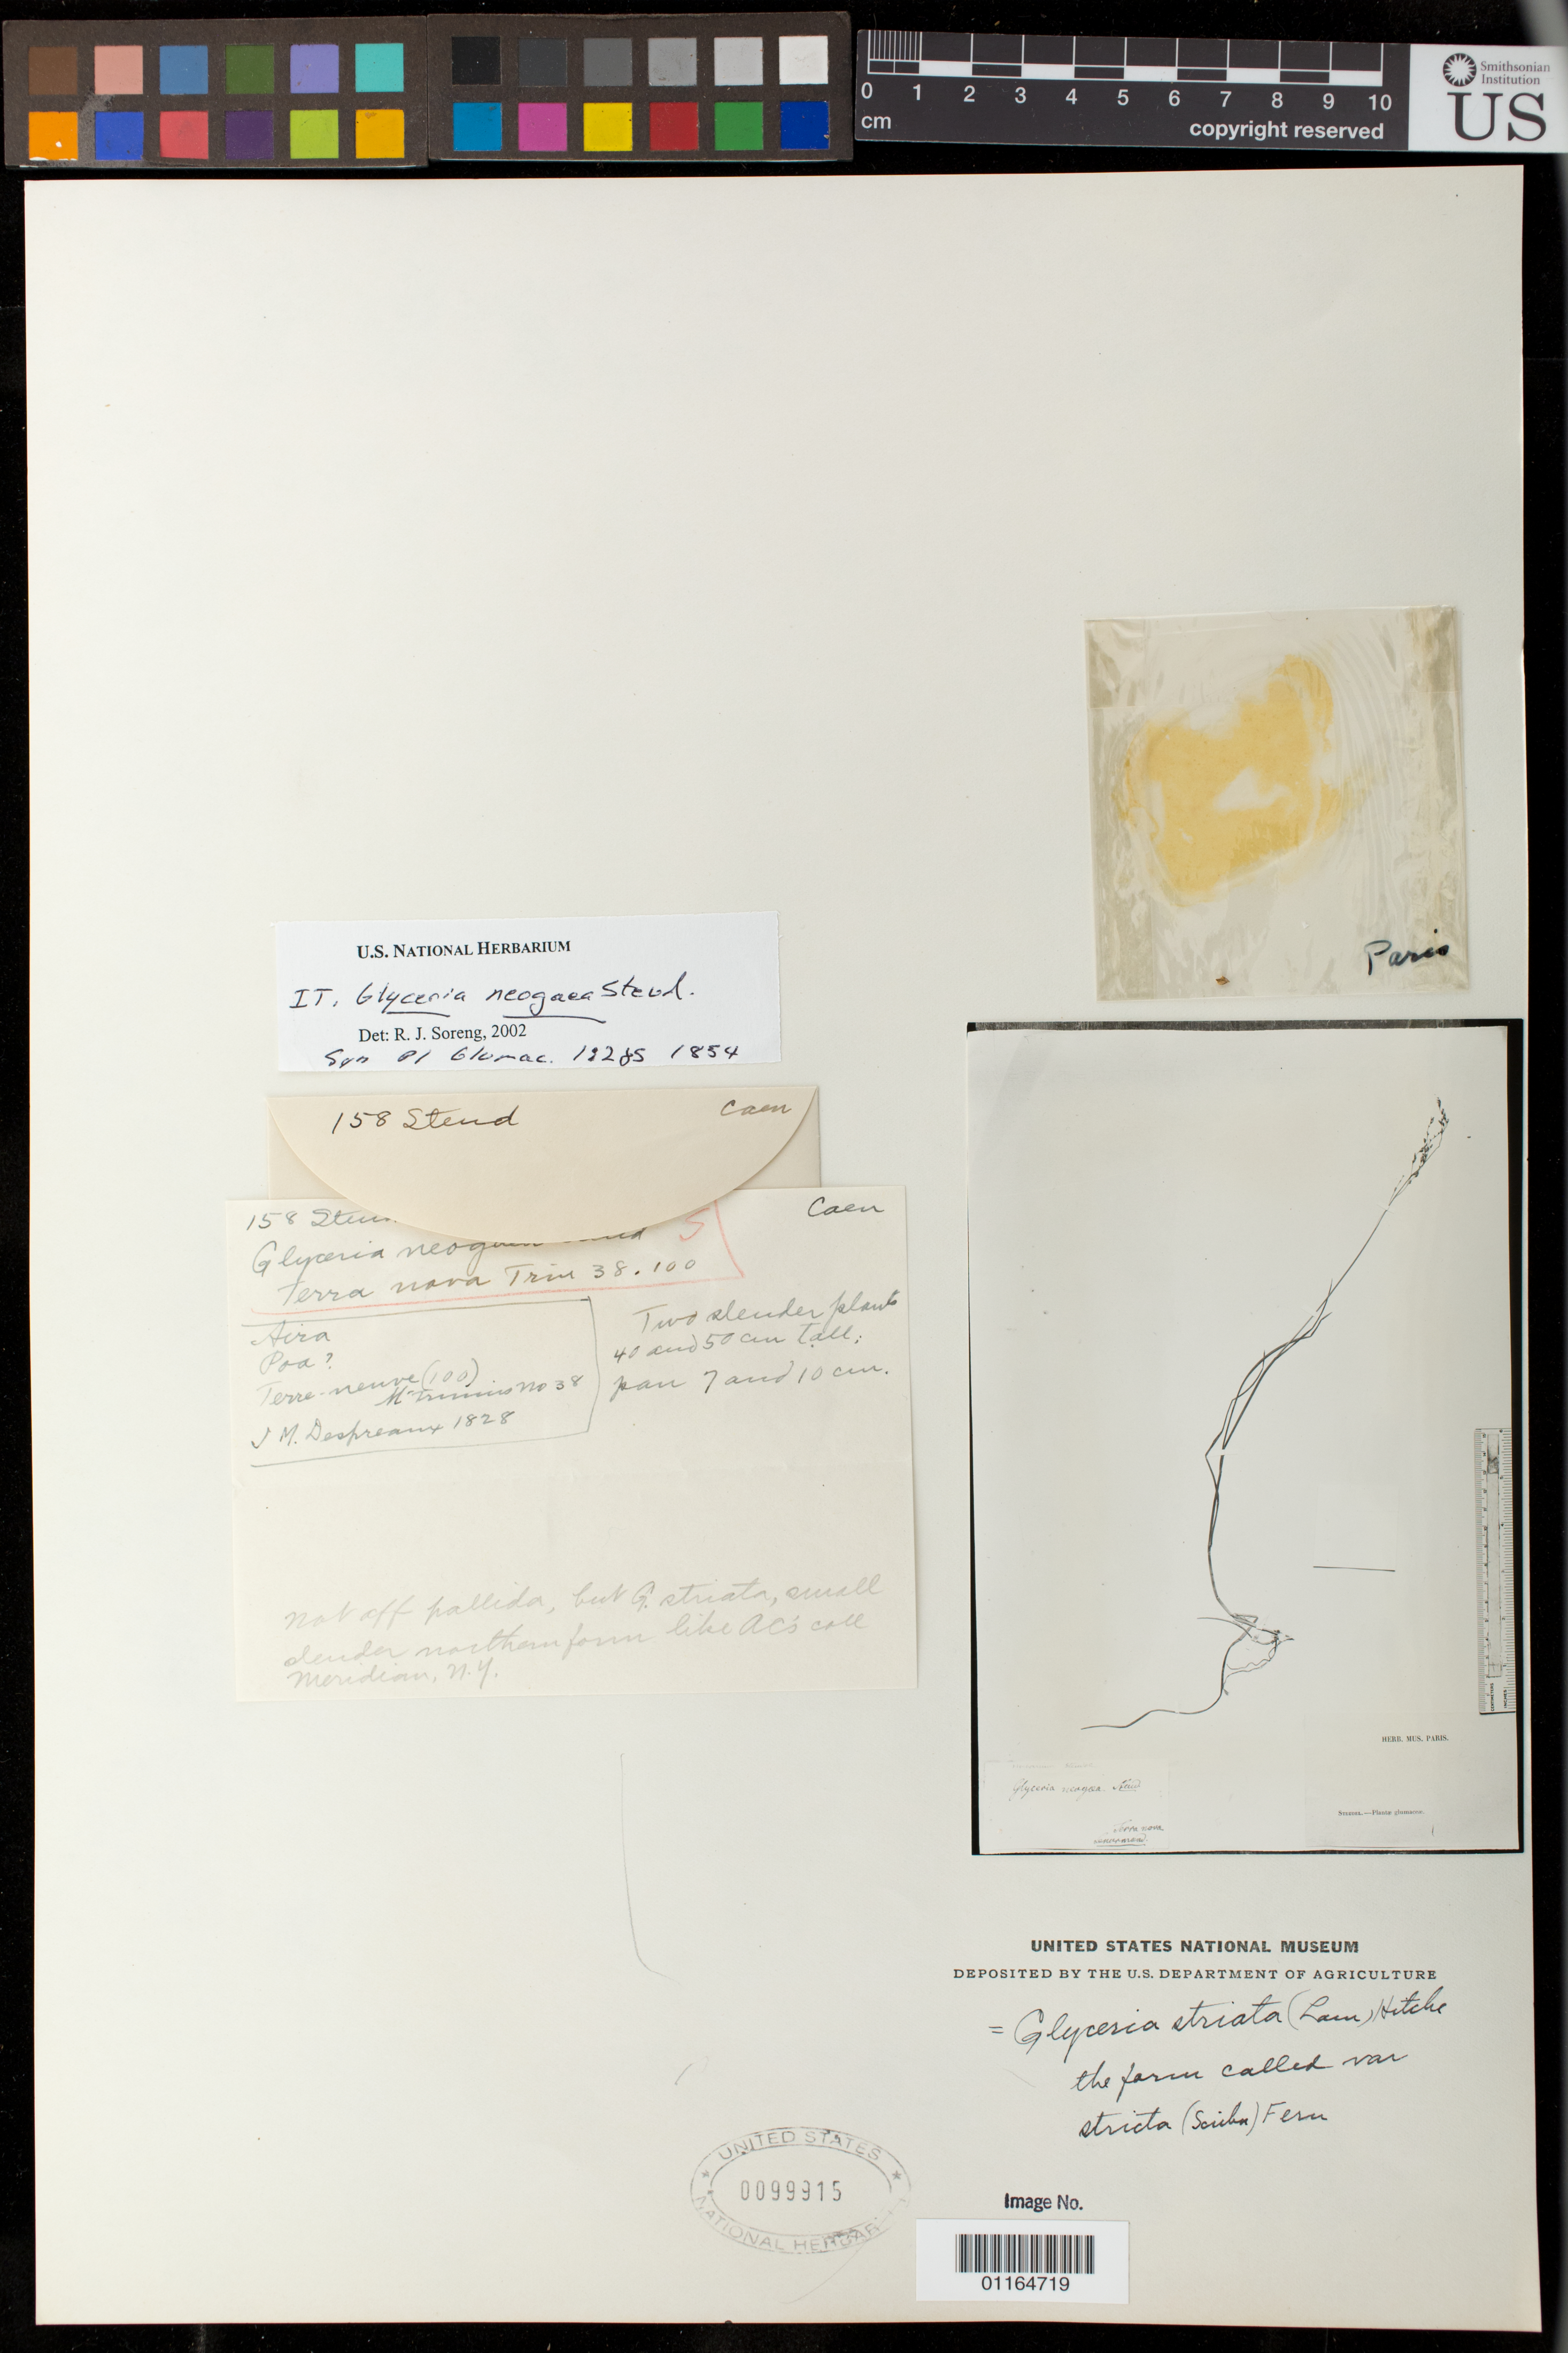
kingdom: Plantae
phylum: Tracheophyta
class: Liliopsida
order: Poales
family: Poaceae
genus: Glyceria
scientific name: Glyceria neogaea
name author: Steud.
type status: Isotype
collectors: J. M. Despreaux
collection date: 1828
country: Canada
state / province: Newfoundland and Labrador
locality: Terre Nueva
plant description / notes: Photograph and fragmentary material of type specimen ex herb. Caen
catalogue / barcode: US 99915